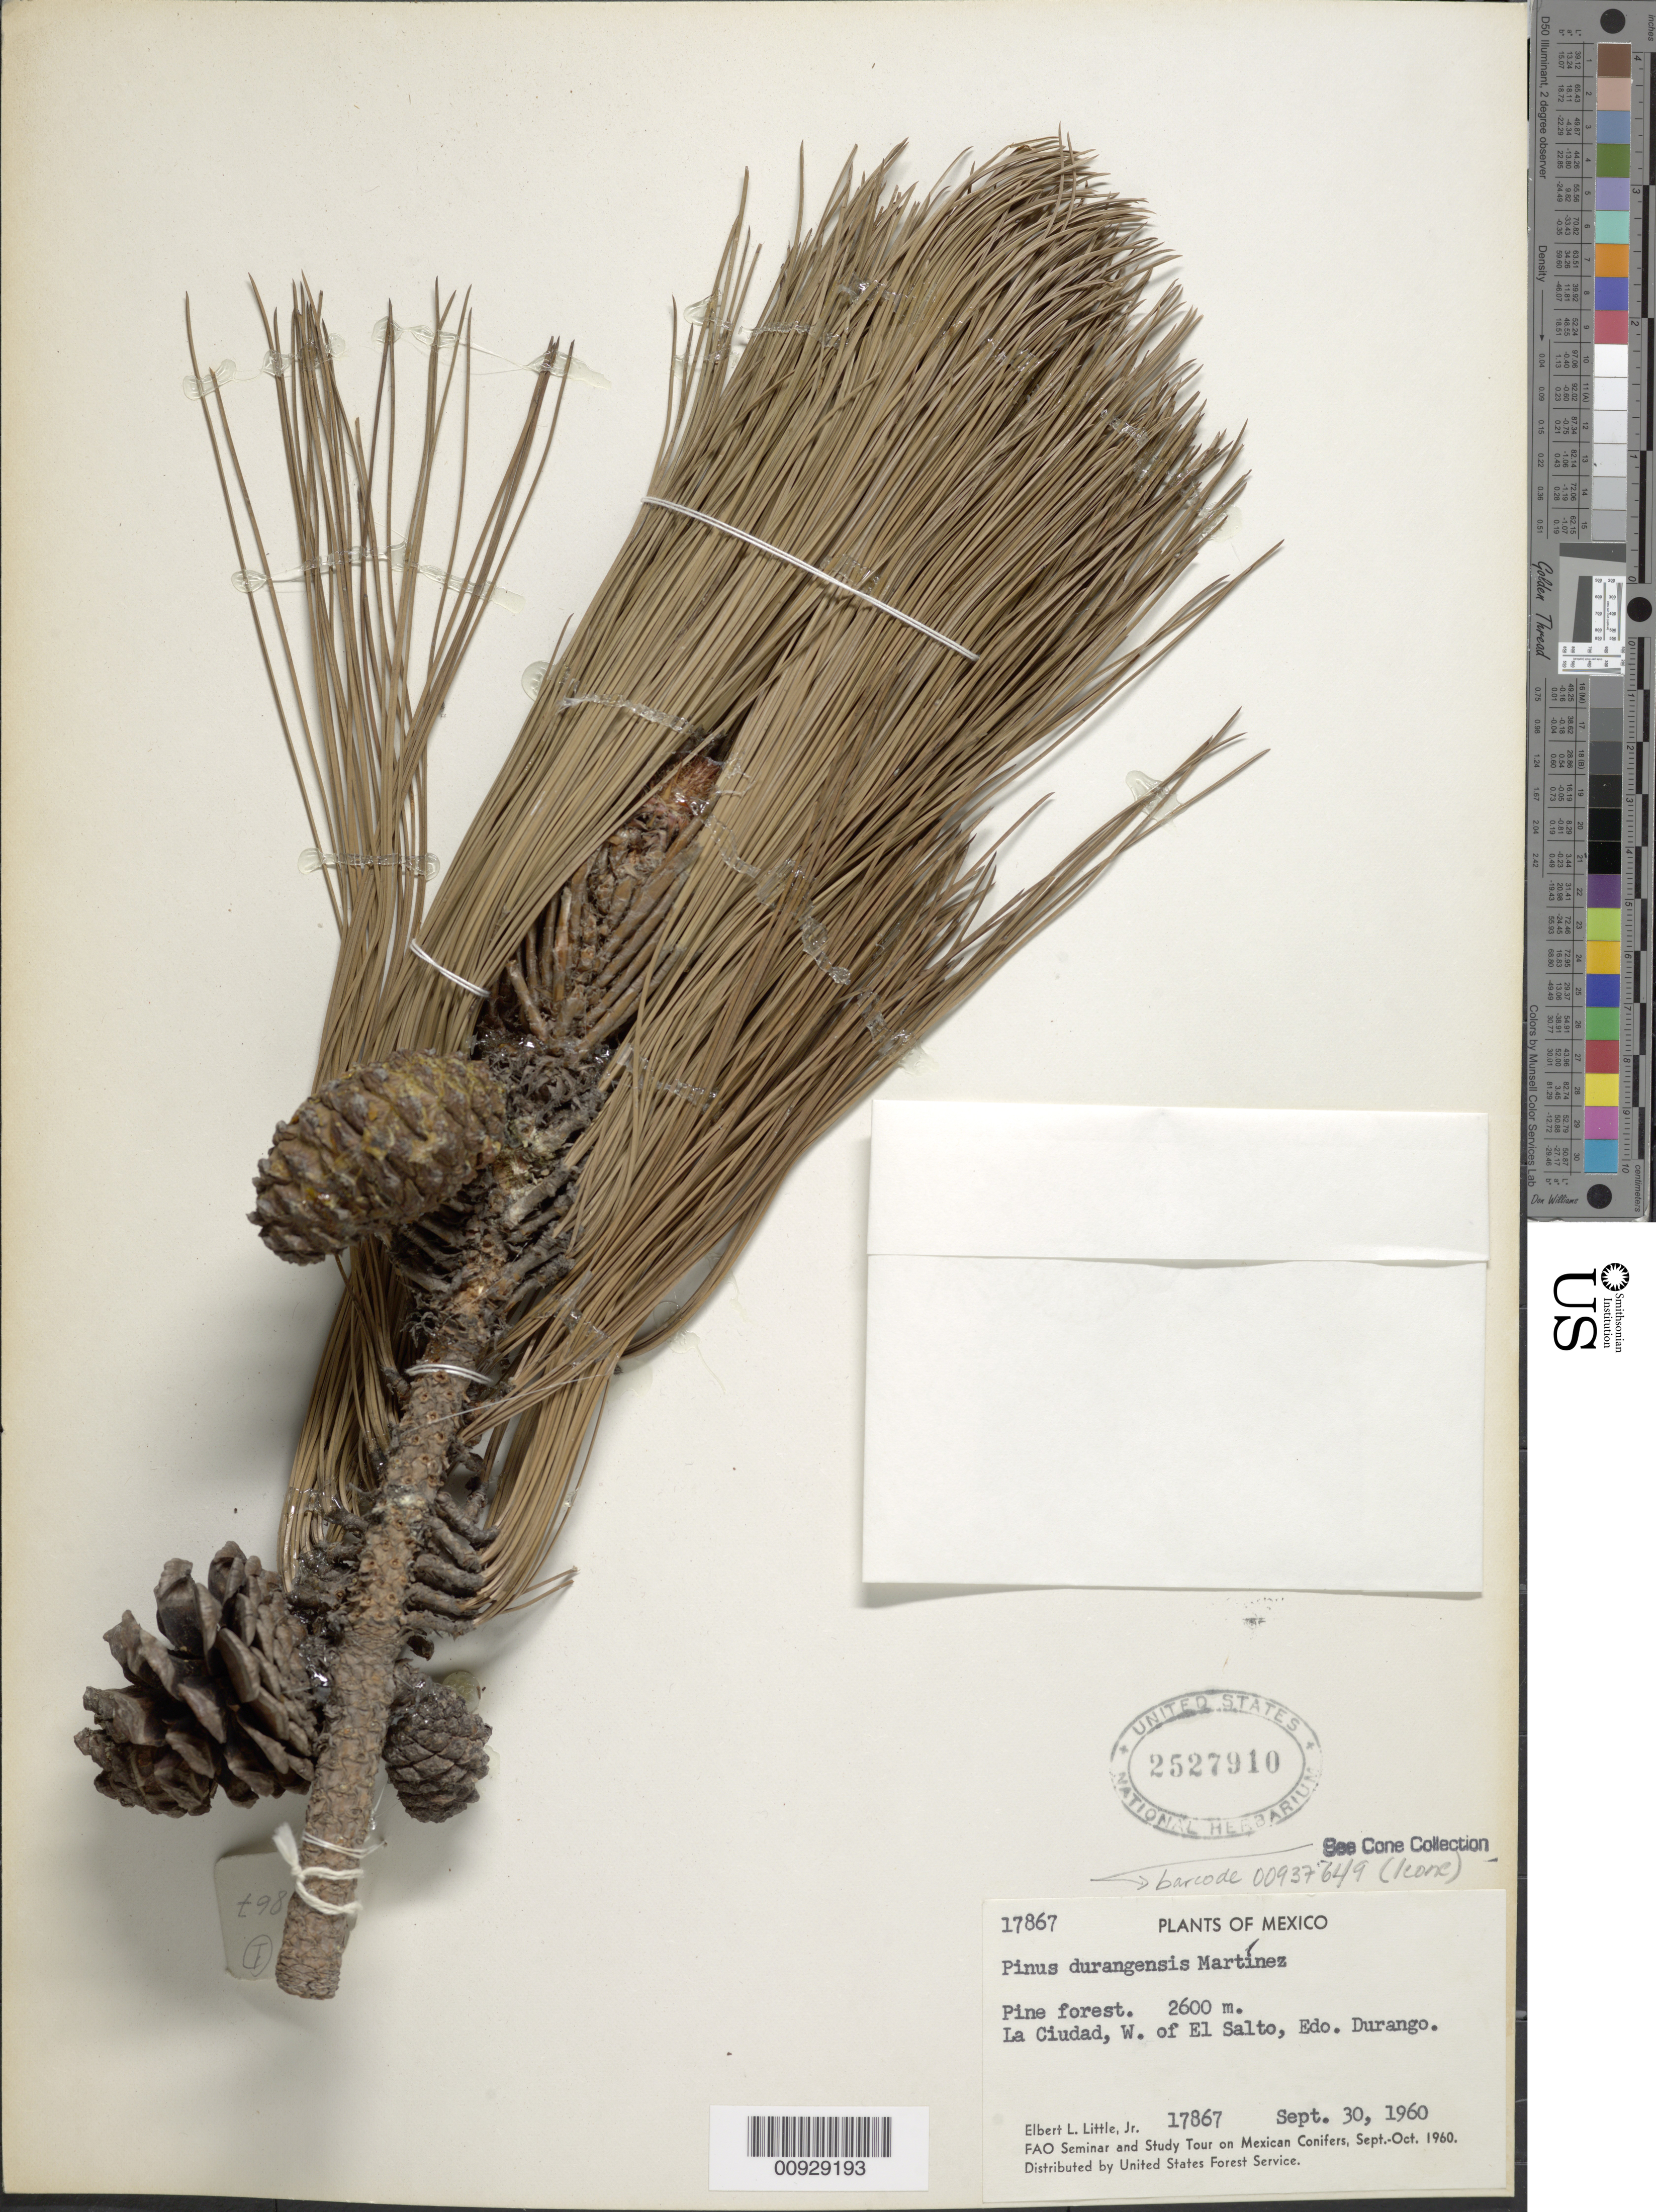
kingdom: Plantae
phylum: Tracheophyta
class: Pinopsida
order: Pinales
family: Pinaceae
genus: Pinus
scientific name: Pinus durangensis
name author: Martínez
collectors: E. L. Little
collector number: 17867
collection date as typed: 30 Sep 1960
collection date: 1960-09-30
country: Mexico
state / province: Durango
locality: La Ciudad, W of El Salto.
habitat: Pine forest.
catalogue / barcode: US 2527910